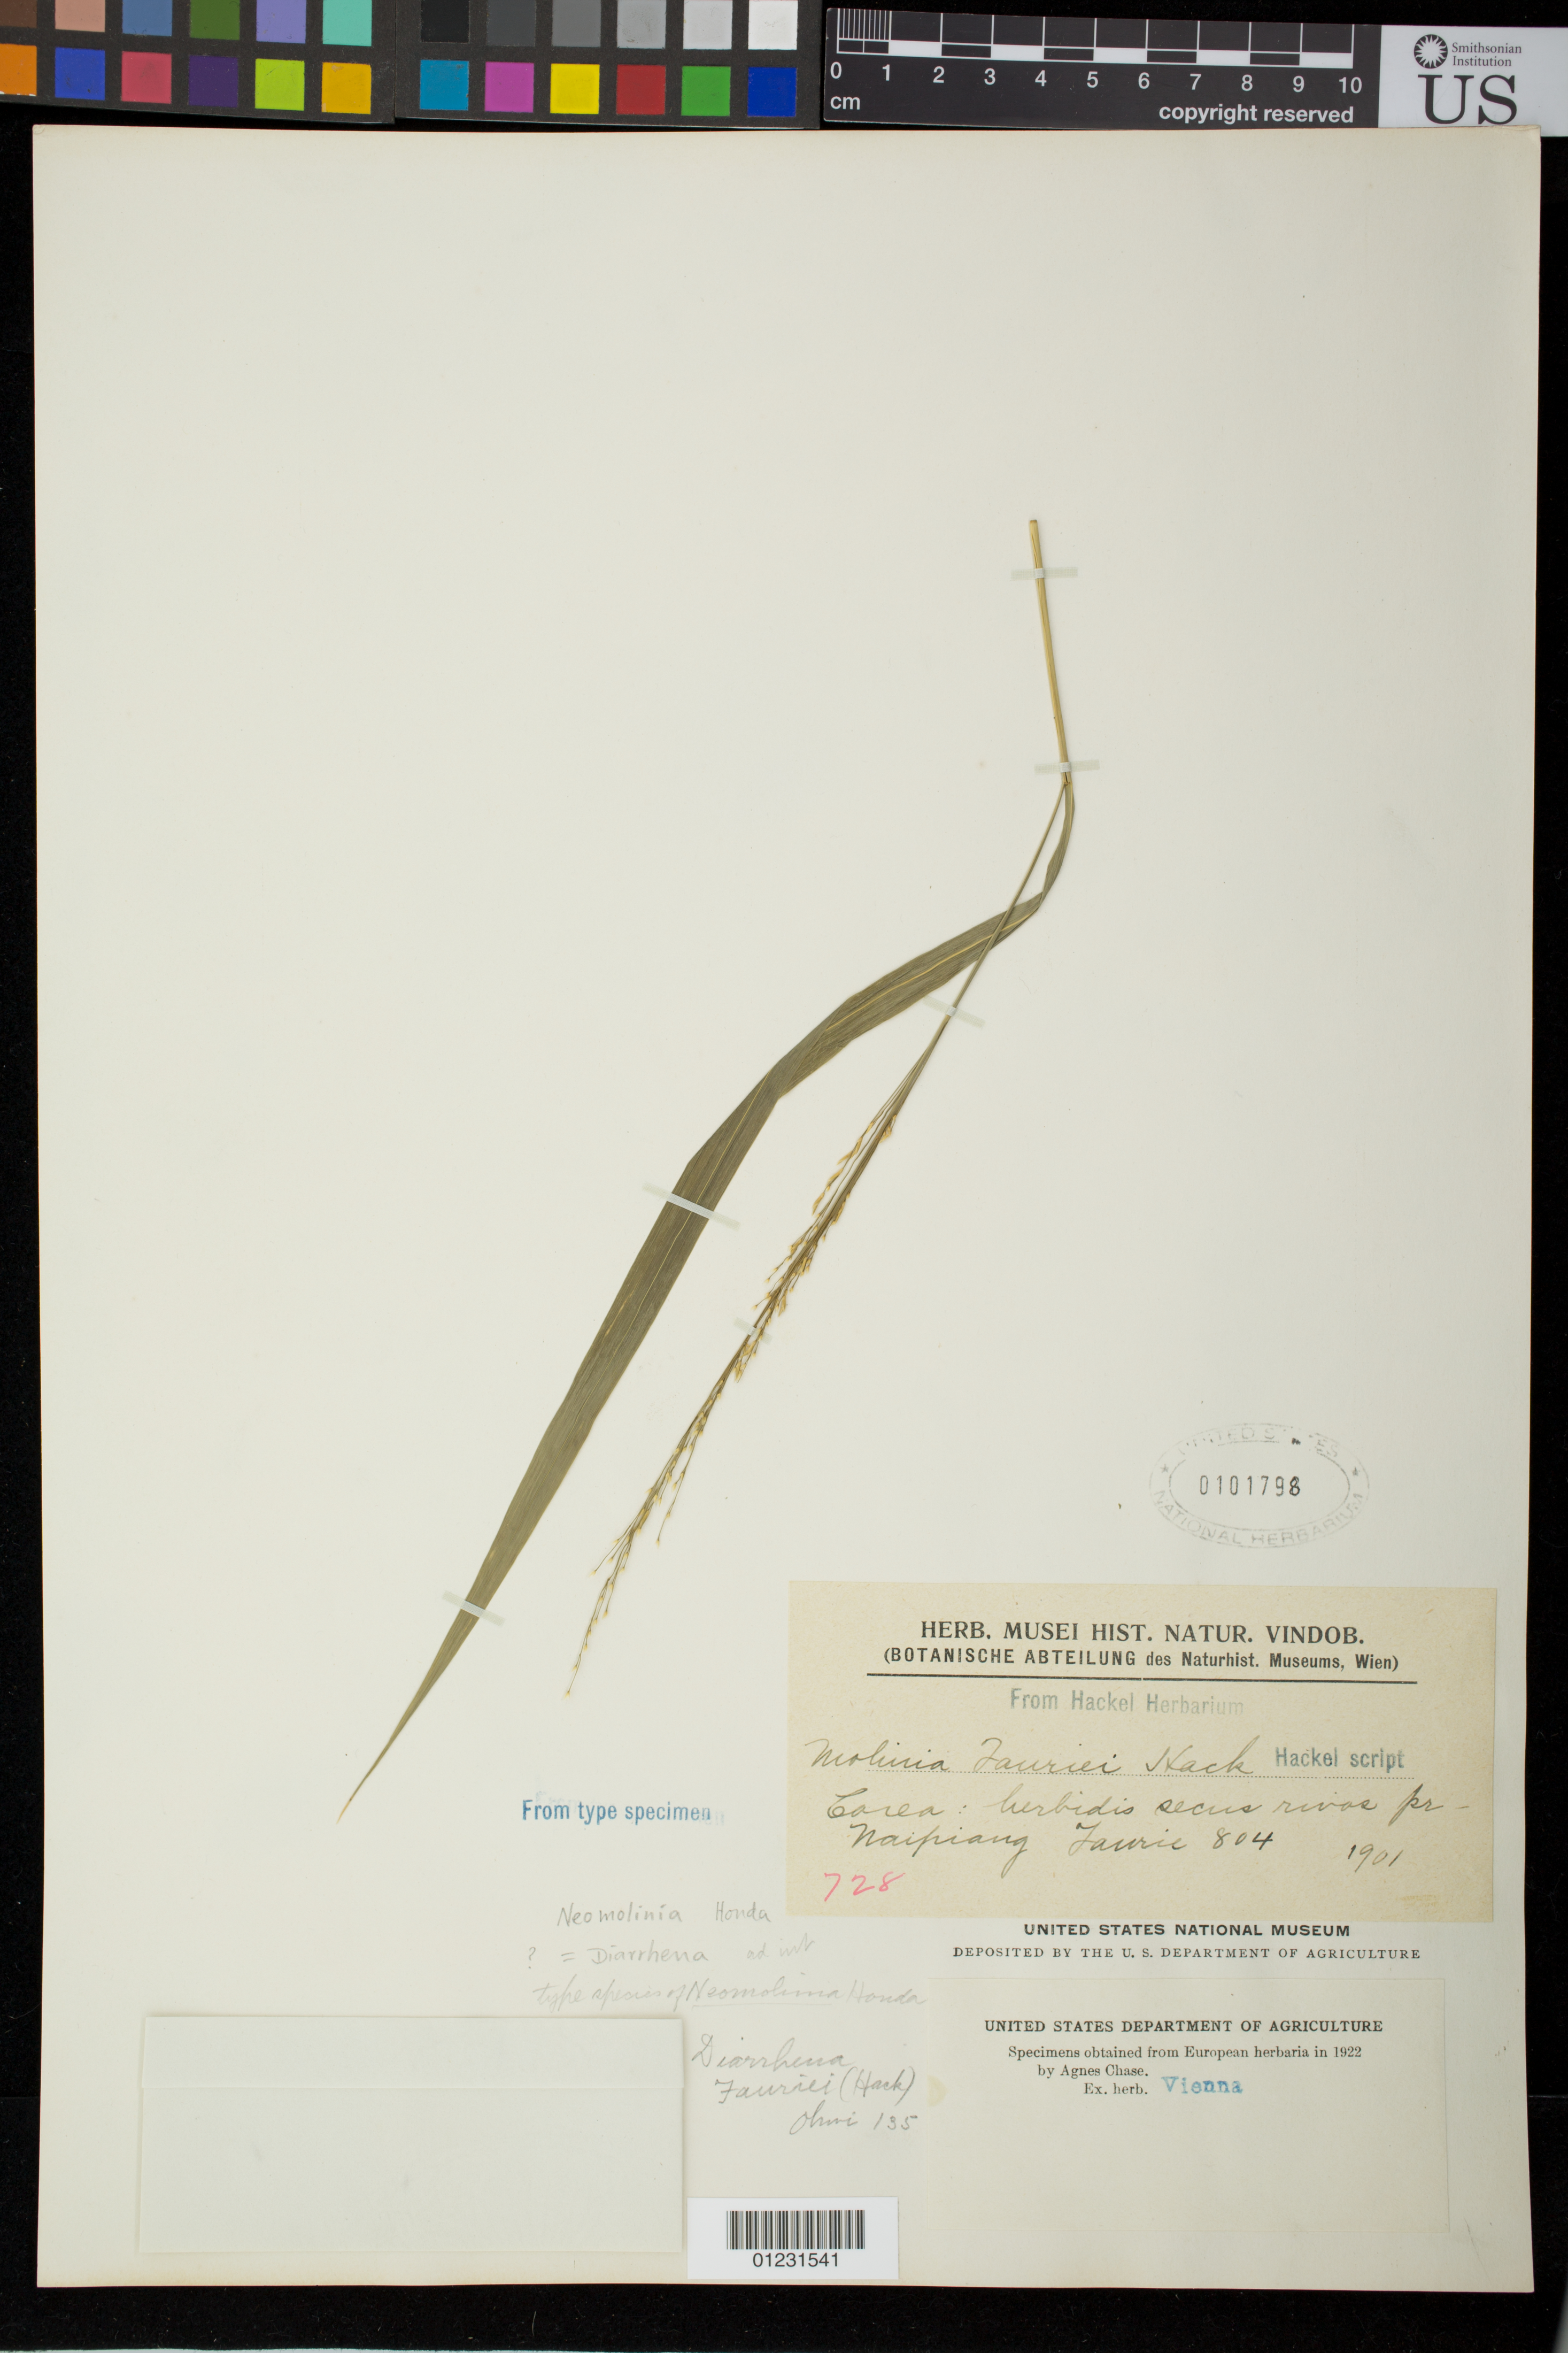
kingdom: Plantae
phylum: Tracheophyta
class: Liliopsida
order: Poales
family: Poaceae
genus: Molinia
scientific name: Molinia fauriei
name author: Hack.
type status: Isotype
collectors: U. Faurie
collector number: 804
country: South Korea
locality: In herbidis secus rivos prope Nai-piang.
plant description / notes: Fragmentary material of type specimen ex herb. Hackel.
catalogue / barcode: US 101798